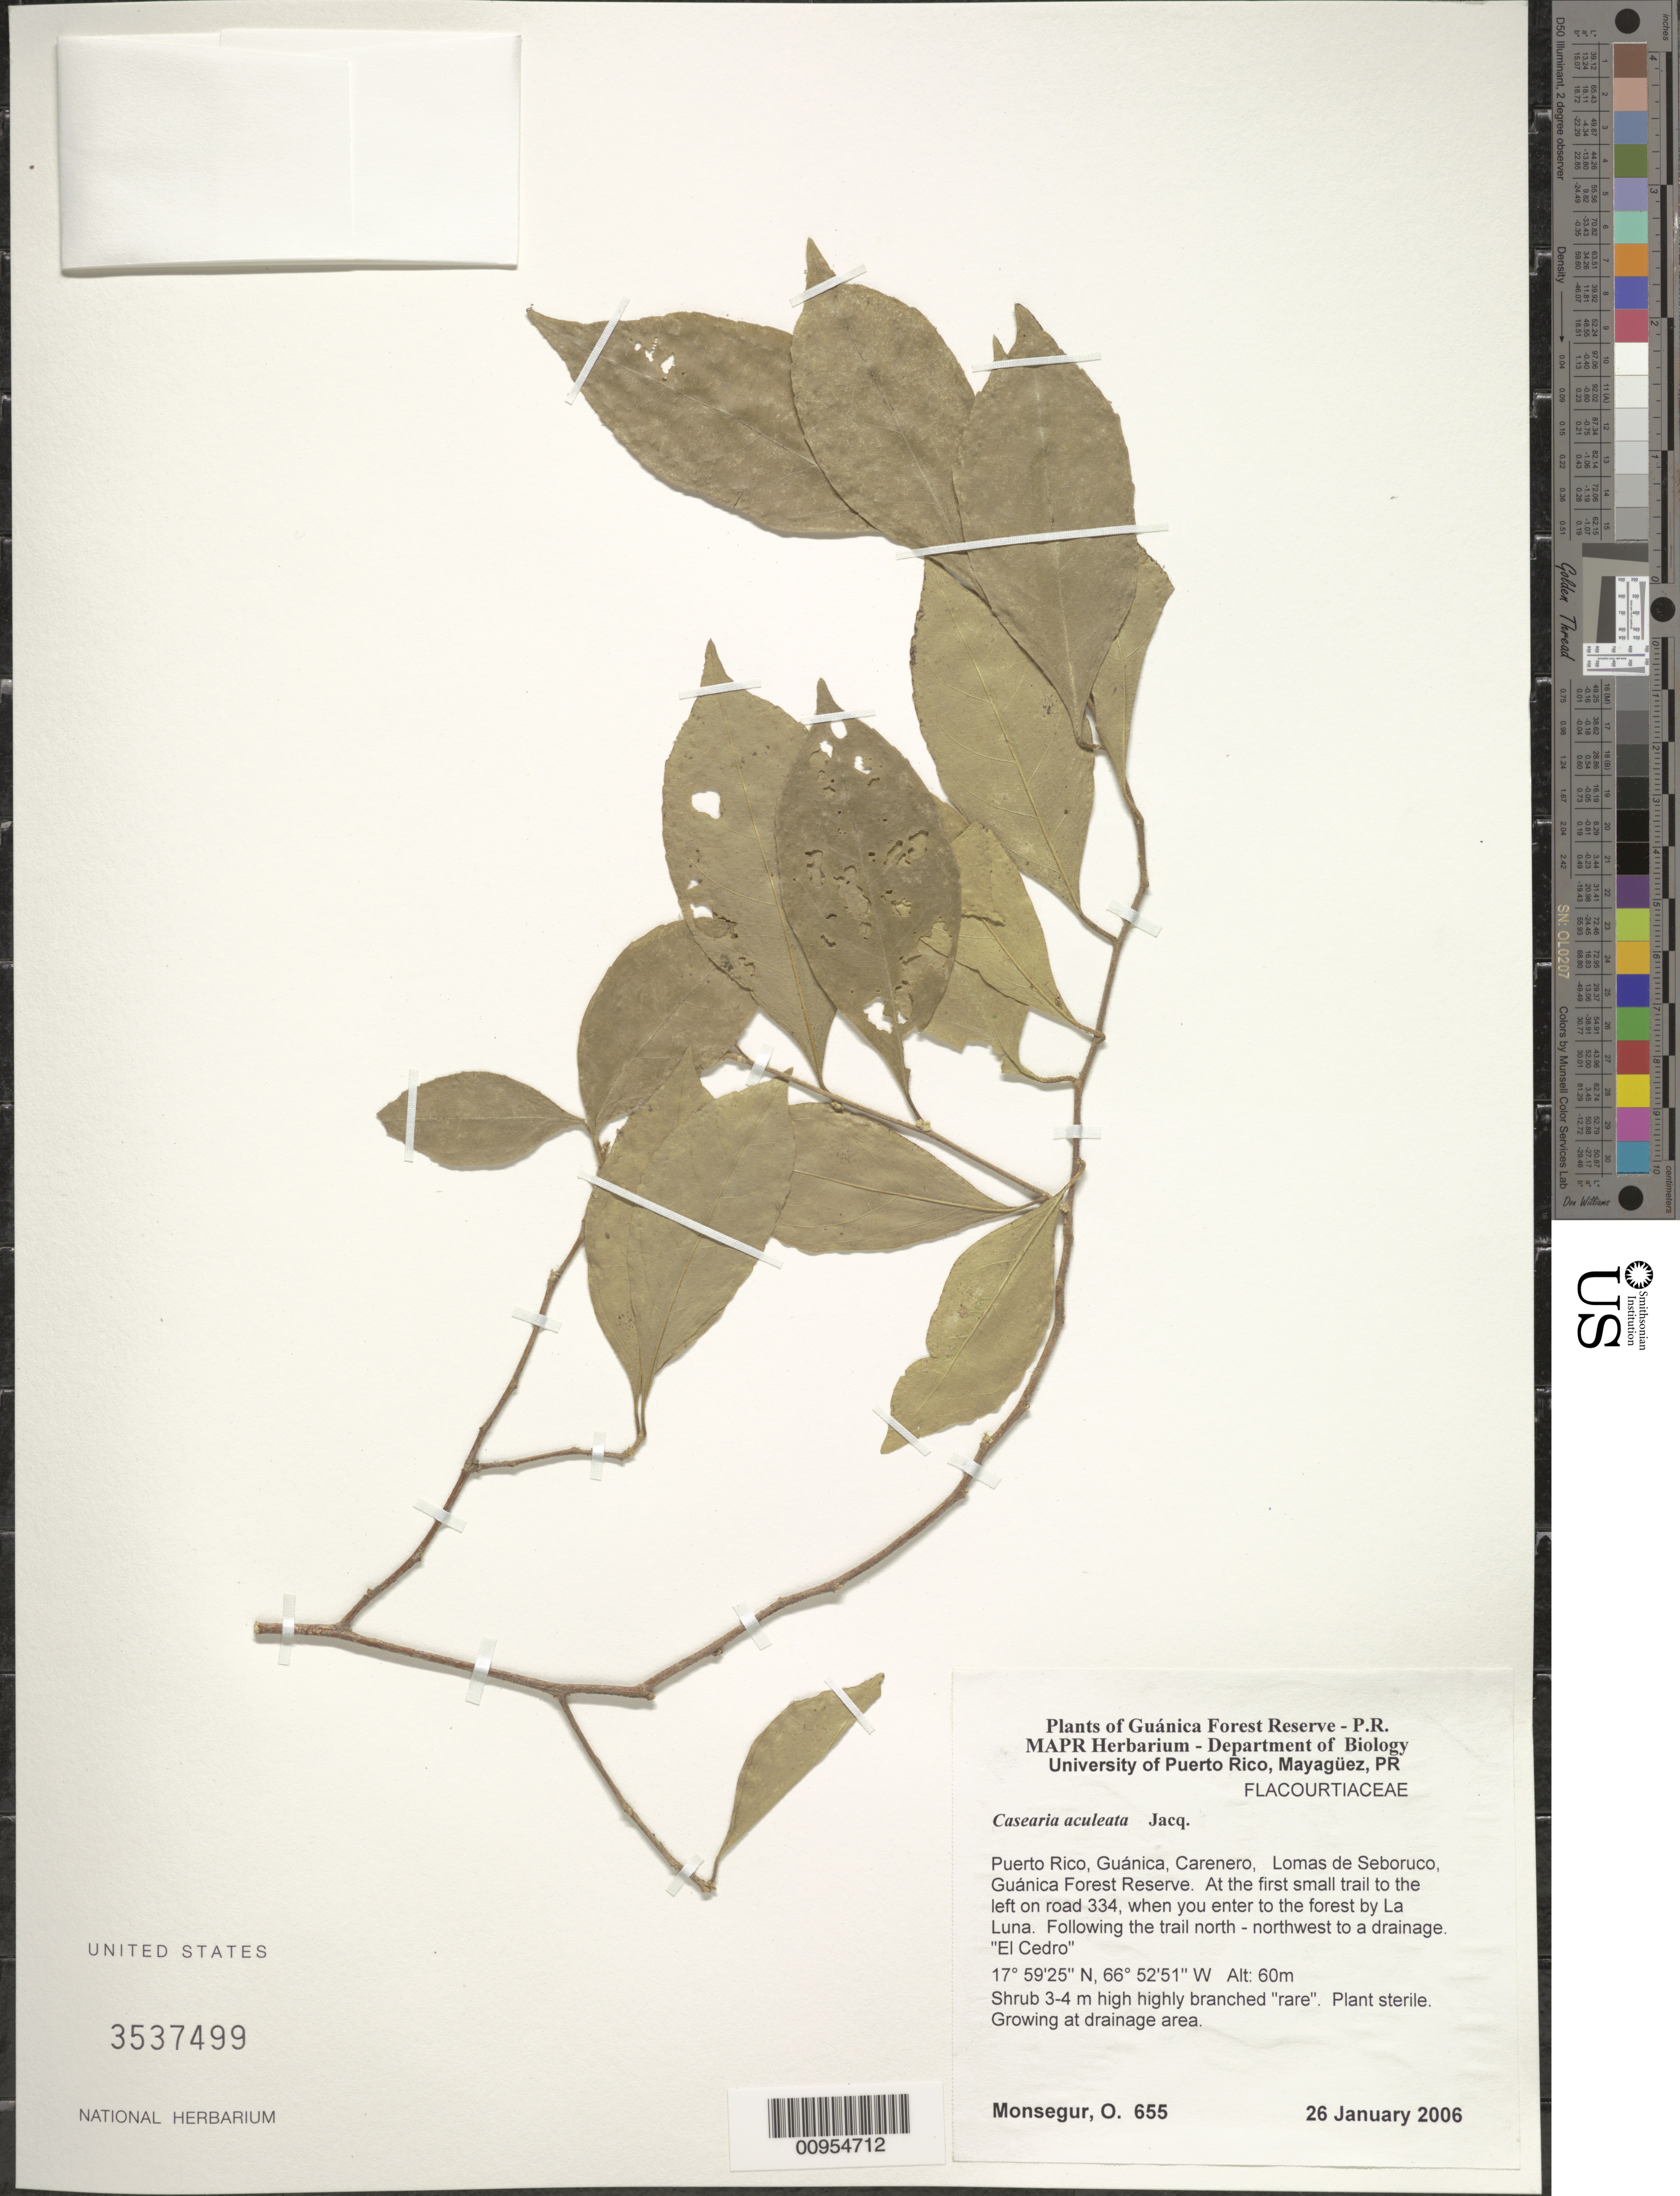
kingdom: Plantae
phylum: Tracheophyta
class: Magnoliopsida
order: Malpighiales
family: Salicaceae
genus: Casearia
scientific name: Casearia aculeata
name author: Jacq.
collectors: O. Monsegur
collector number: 655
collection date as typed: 26 Jan 2006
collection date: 2006-01-26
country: Puerto Rico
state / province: Guánica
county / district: Carenero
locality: Guánica Forest Reserve. Lomas de Seboruco, from road 334, taking Ojo de Agua Trail to the south.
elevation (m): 60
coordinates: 17.5925, 66.525144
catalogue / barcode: US 3537499